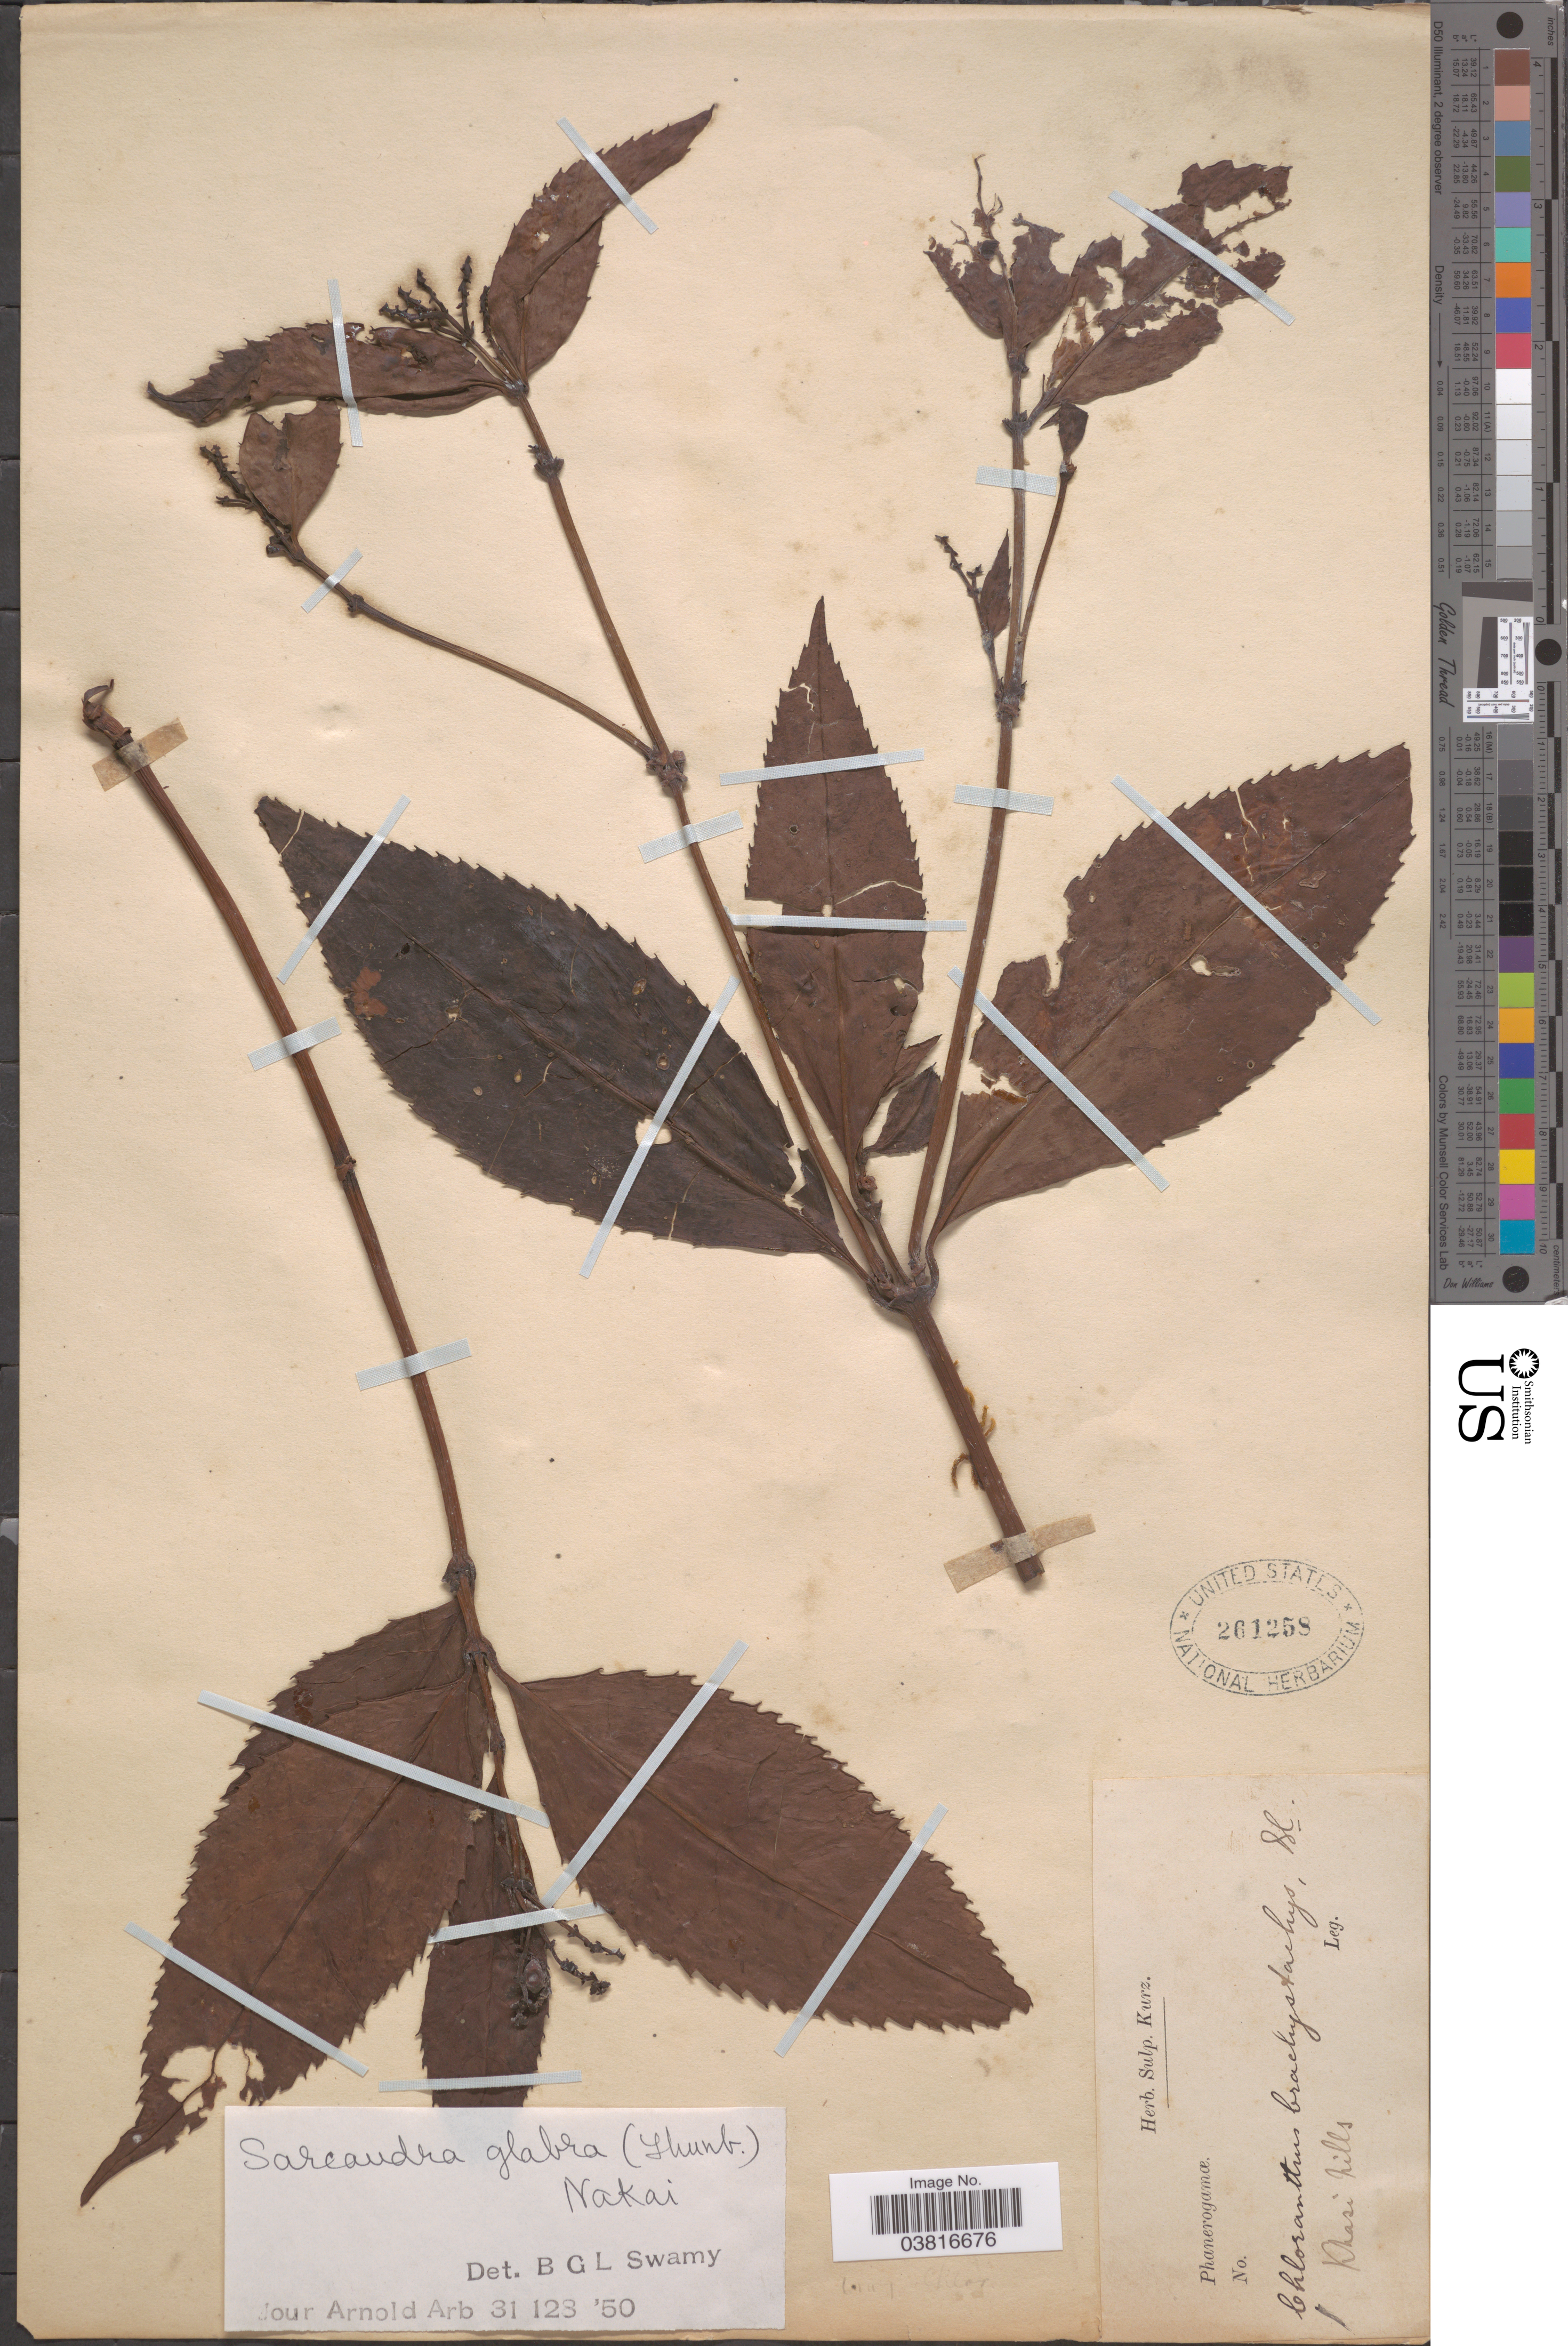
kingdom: Plantae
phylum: Tracheophyta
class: Magnoliopsida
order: Chloranthales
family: Chloranthaceae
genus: Sarcandra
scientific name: Sarcandra glabra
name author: (Thunb.) Nakai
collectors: ex herb. Sulp. Kurz.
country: India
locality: Khasi hills.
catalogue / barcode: US 261258